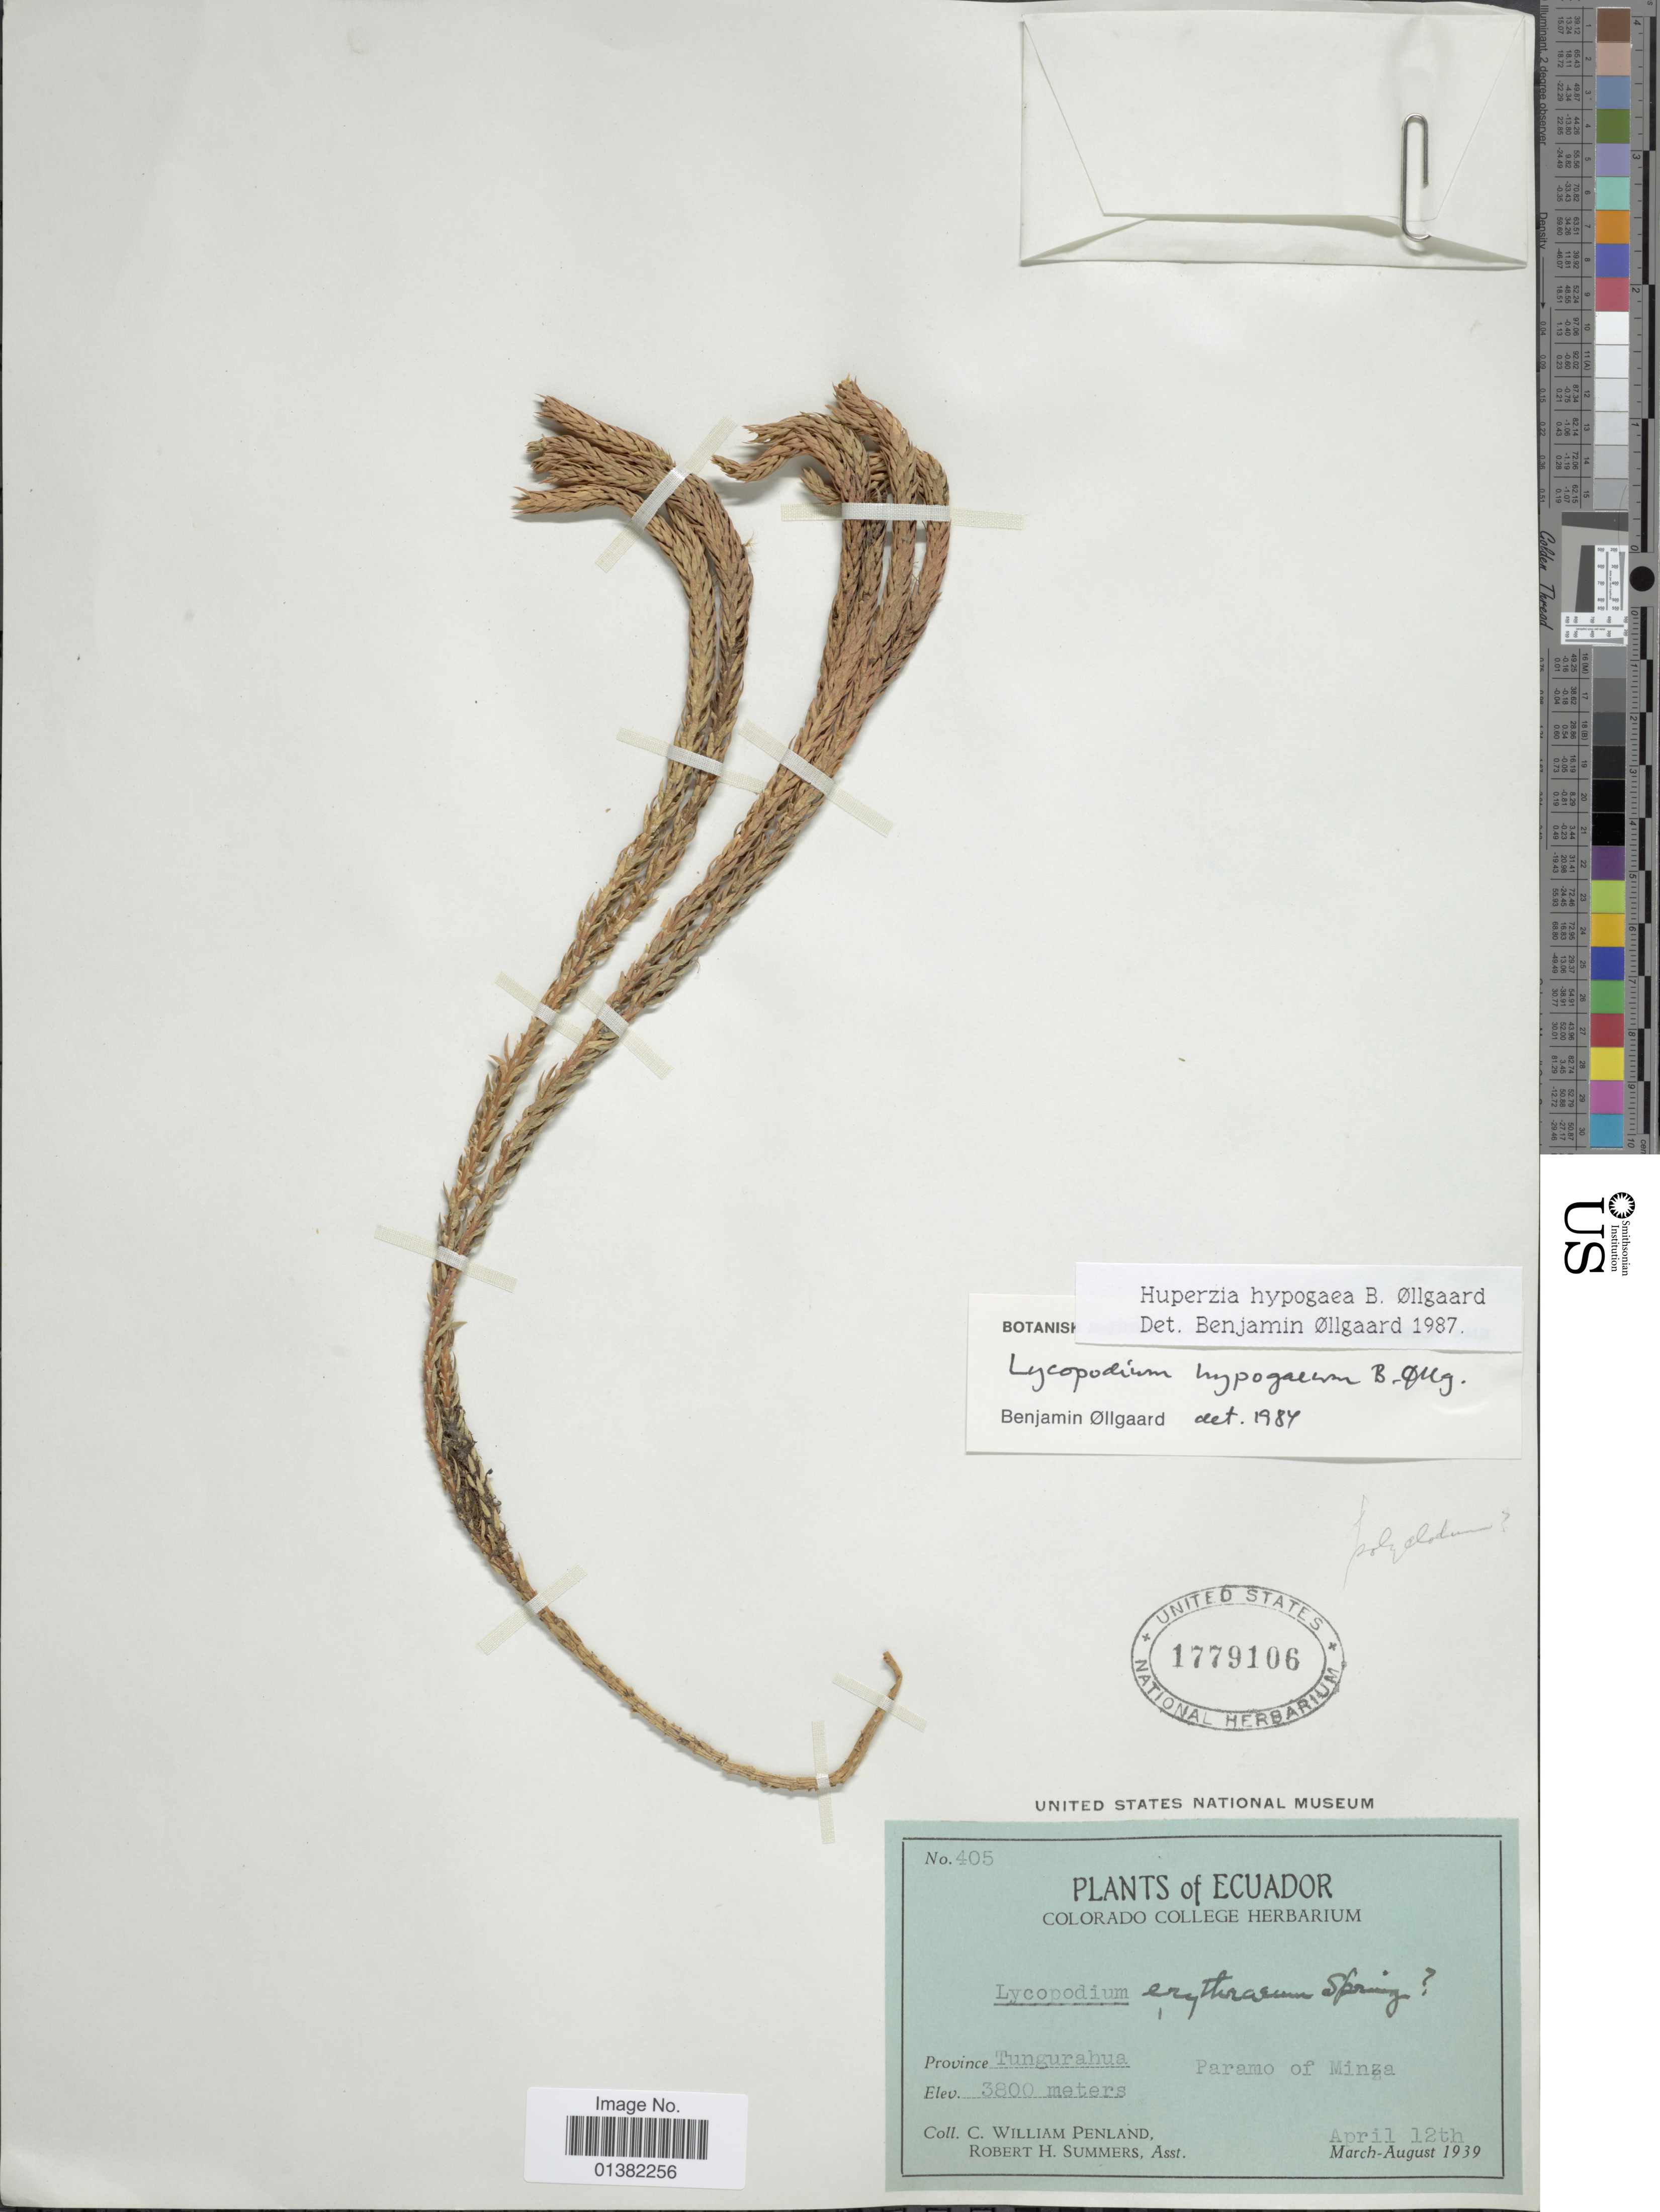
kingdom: Plantae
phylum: Tracheophyta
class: Lycopodiopsida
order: Lycopodiales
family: Lycopodiaceae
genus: Phlegmariurus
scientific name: Phlegmariurus hypogaeus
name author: (B. Øllg.) B. Øllg.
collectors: C. W. Penland & R. Summers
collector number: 405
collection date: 1939-04-12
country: Ecuador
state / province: Tungurahua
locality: Paramo of Minza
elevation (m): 3800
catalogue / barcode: US 1779106